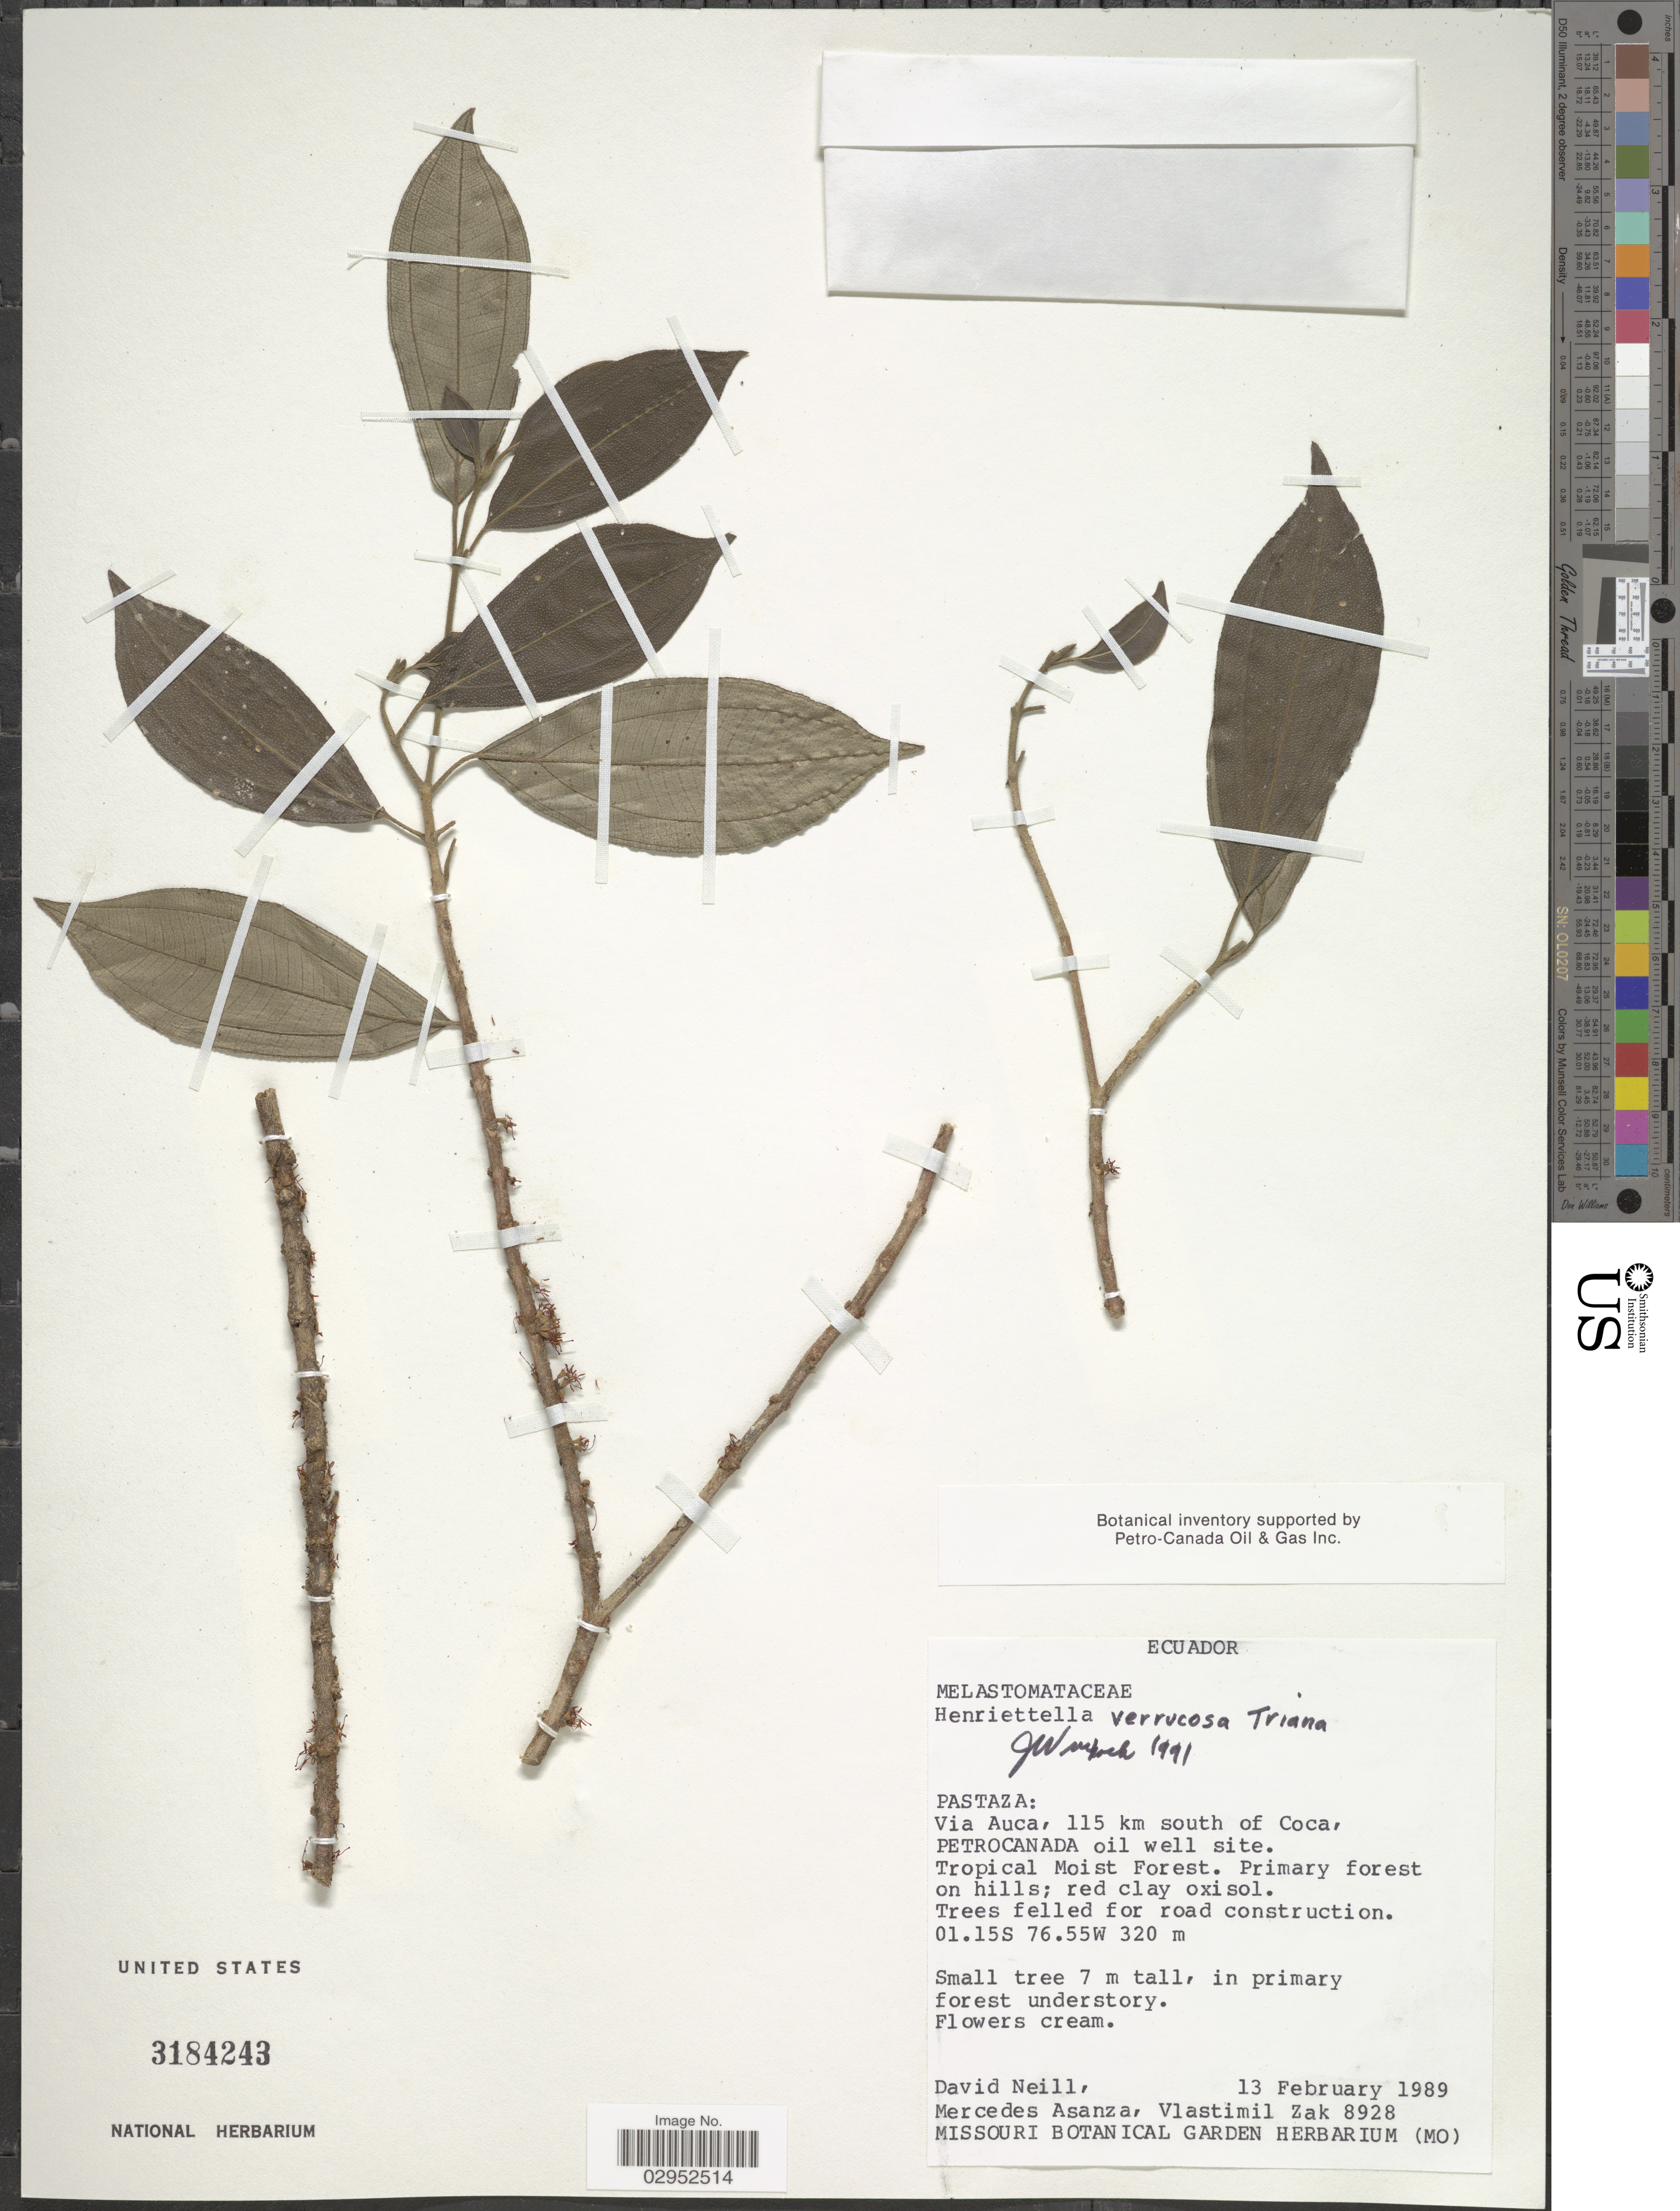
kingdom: Plantae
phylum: Tracheophyta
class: Magnoliopsida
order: Myrtales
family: Melastomataceae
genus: Henriettea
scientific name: Henriettea verrucosa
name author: (Triana) J.F. Macbr.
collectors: D. Neill, M. Asanza & V. Zak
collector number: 8928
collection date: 1989-02-13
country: Ecuador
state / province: Pastaza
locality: Via Auca, 115 km south of Coca, Petrocanada oil well site.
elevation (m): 320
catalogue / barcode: US 3184243